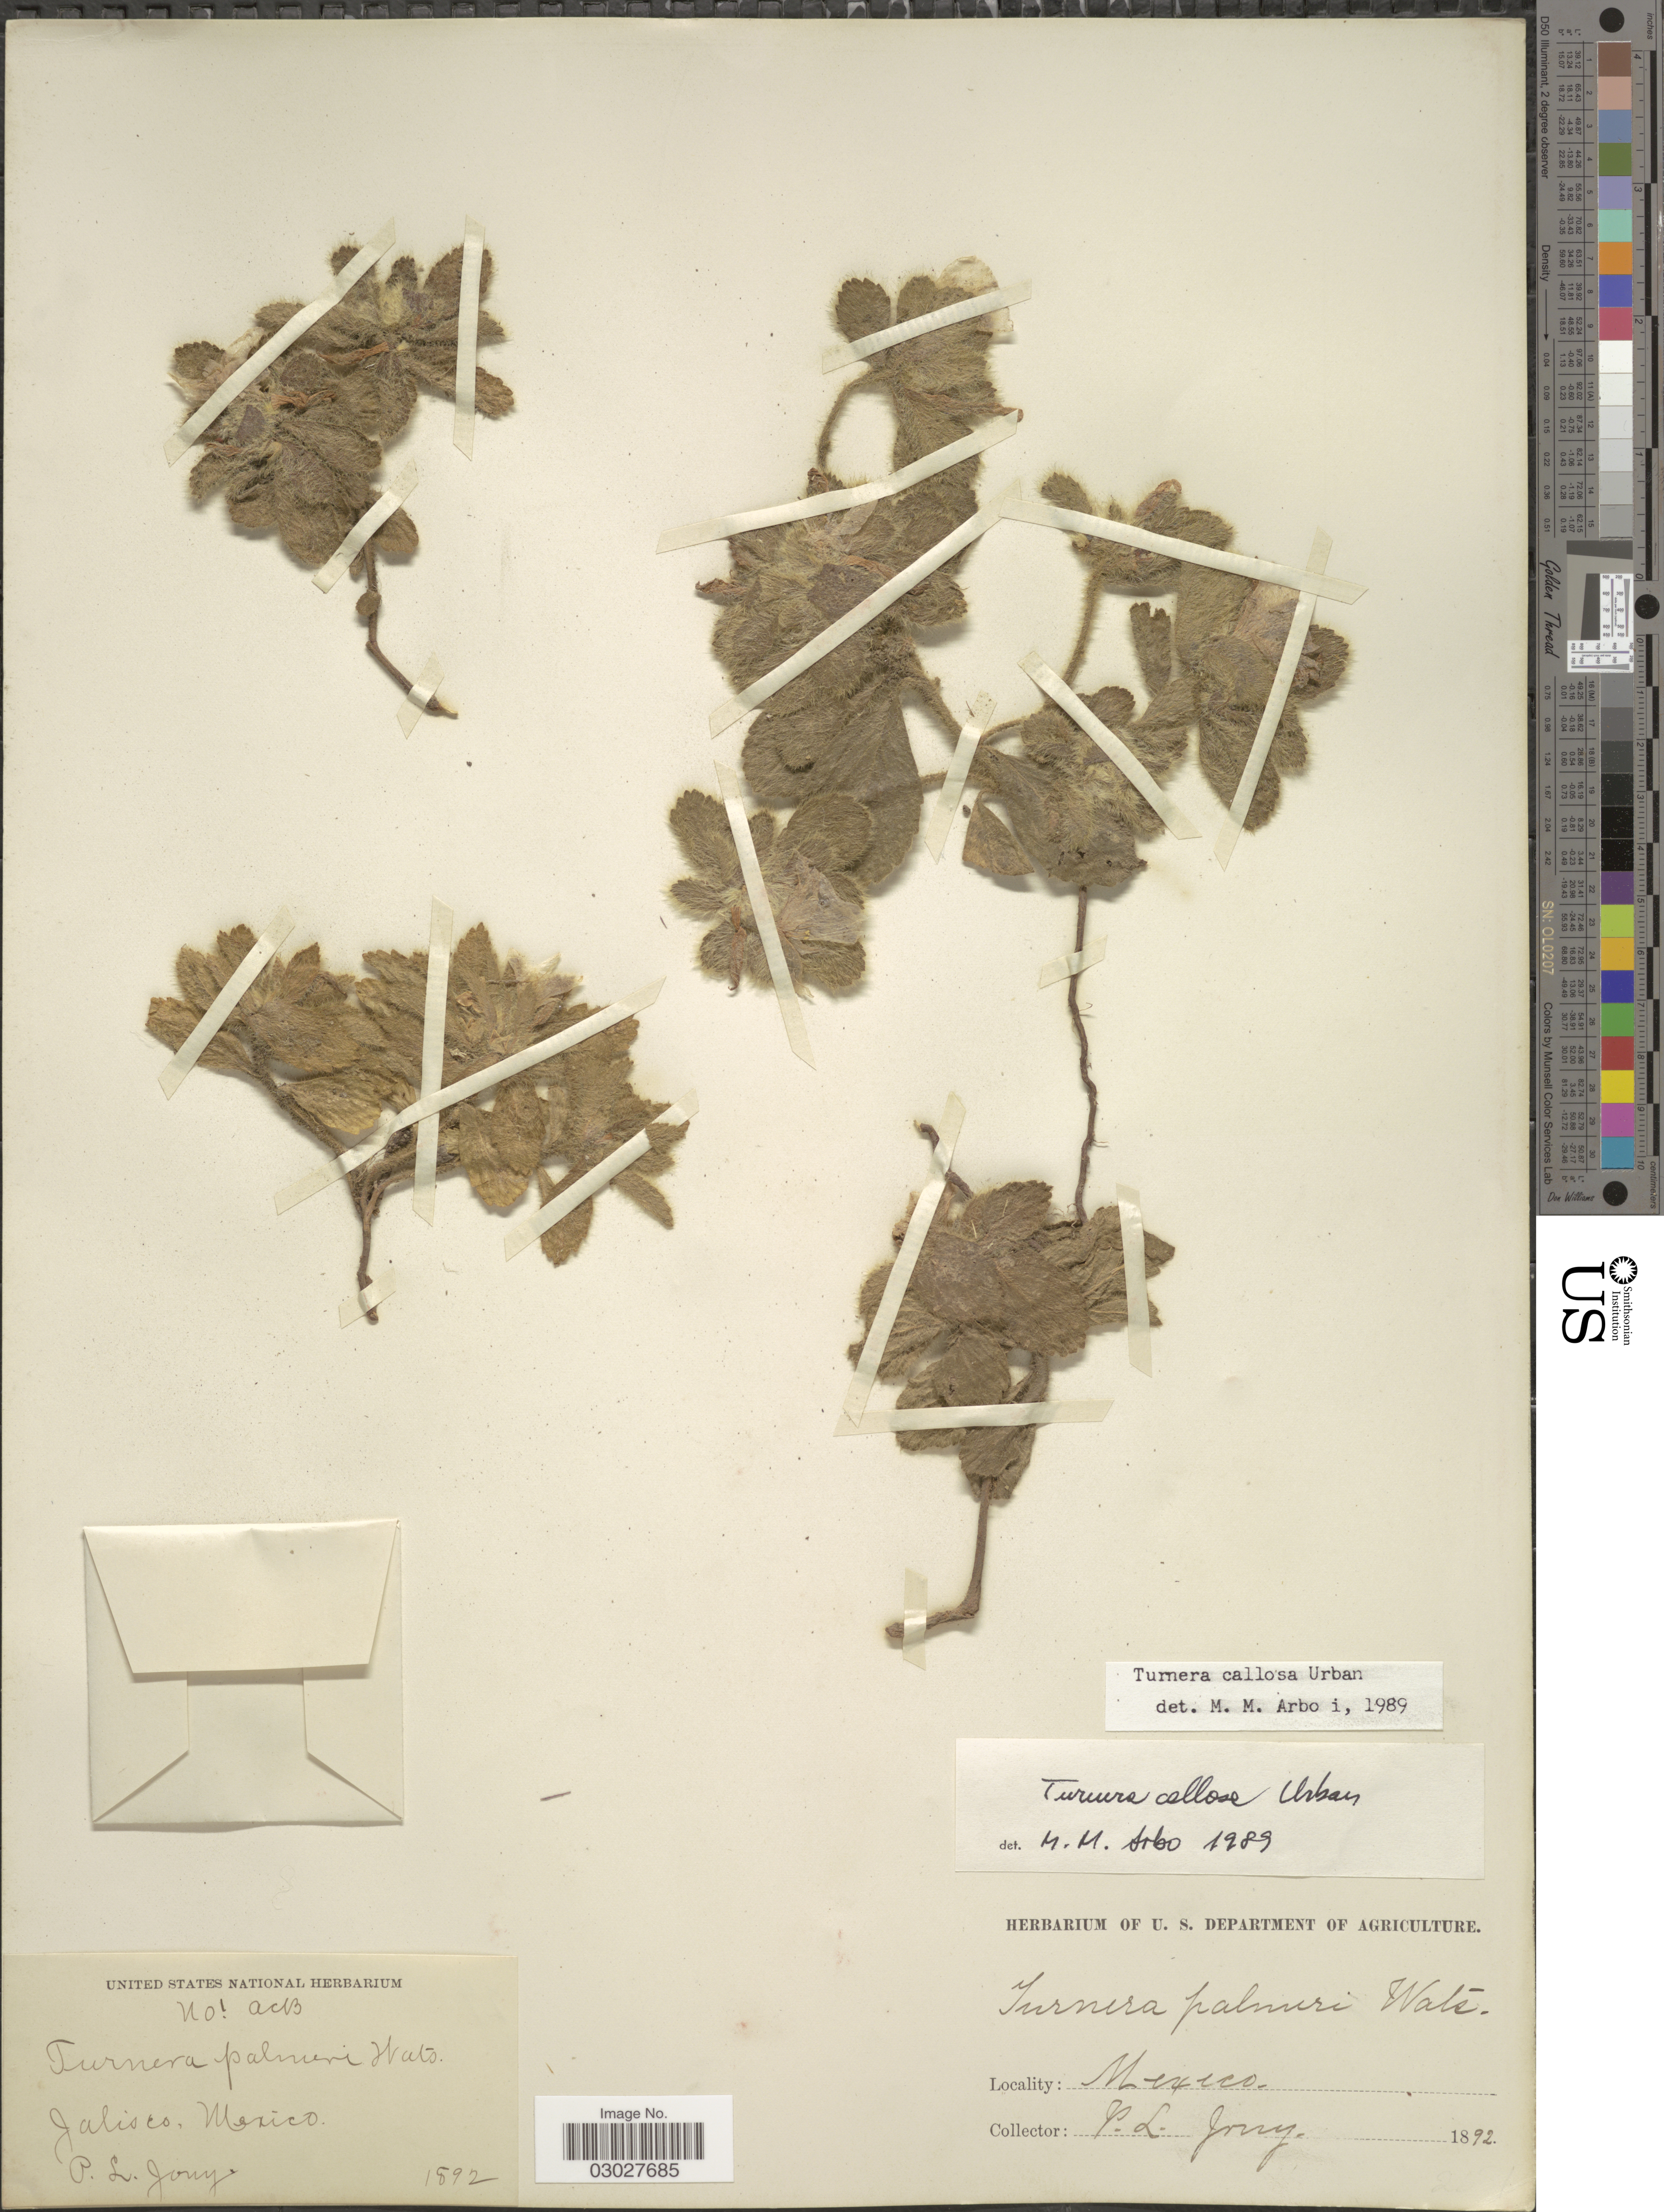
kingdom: Plantae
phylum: Tracheophyta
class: Magnoliopsida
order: Malpighiales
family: Turneraceae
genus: Turnera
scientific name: Turnera callosa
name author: Urb.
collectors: P. Jony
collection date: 1892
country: Mexico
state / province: Jalisco